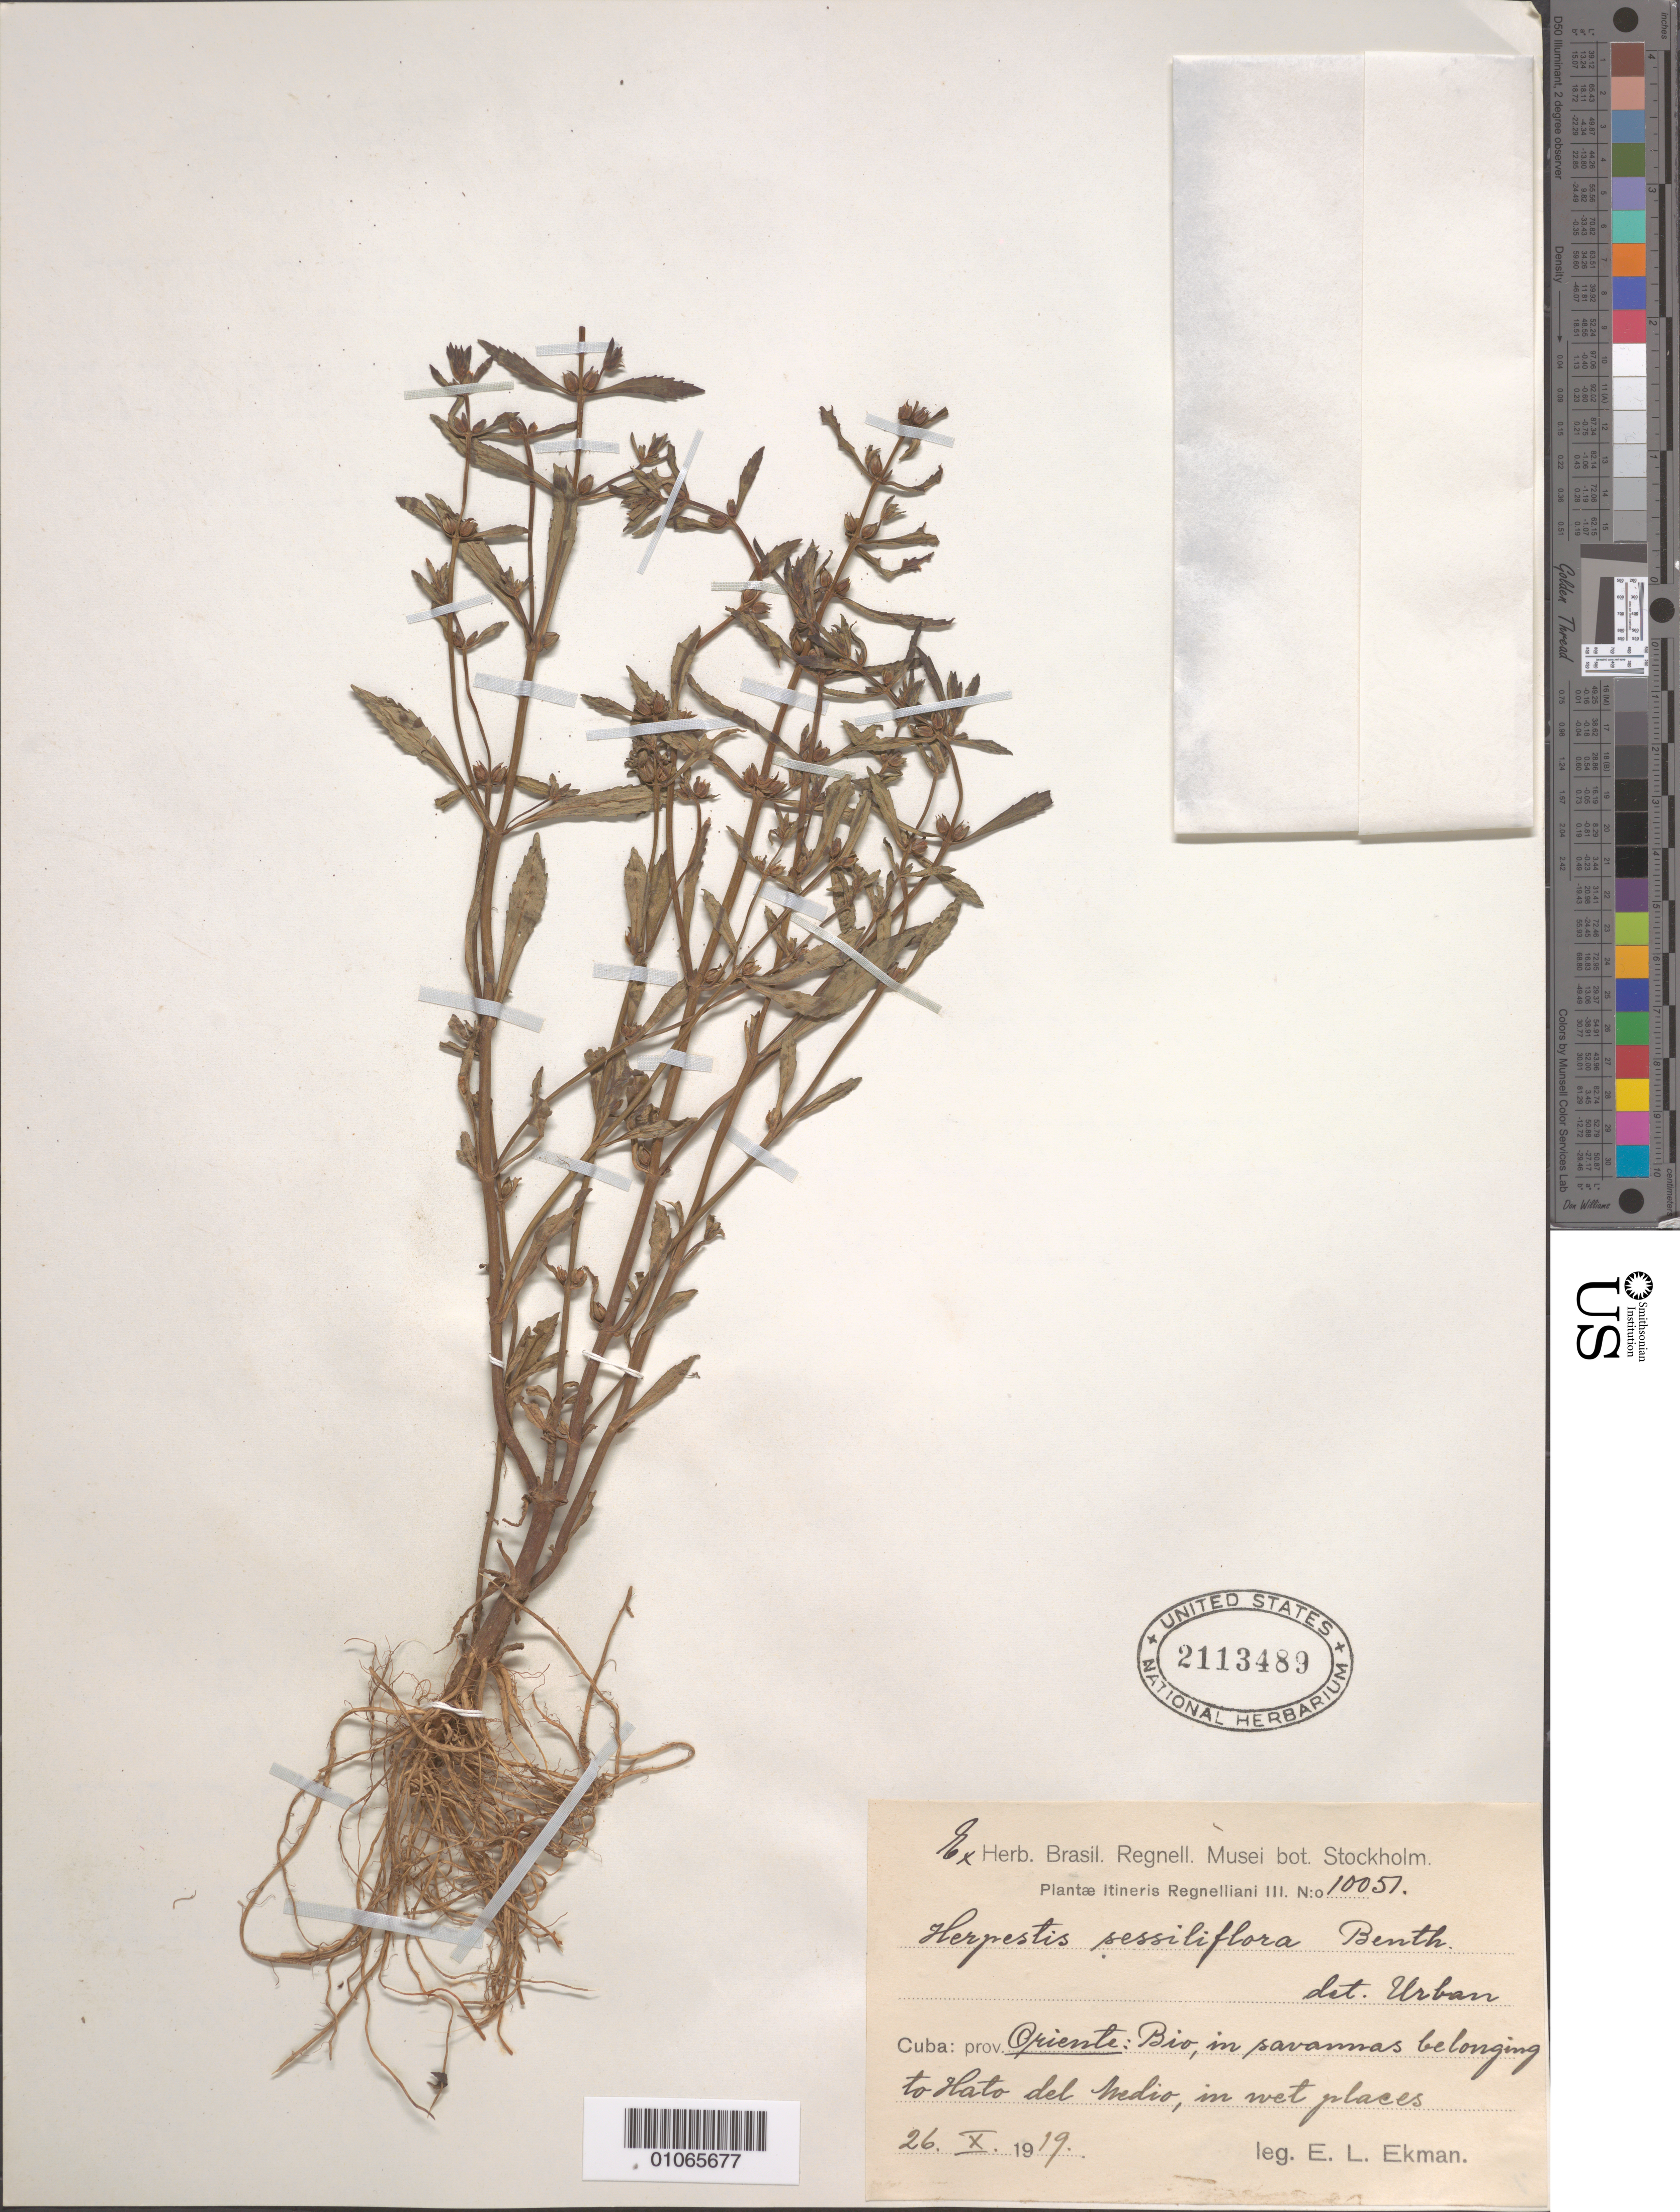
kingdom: Plantae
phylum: Tracheophyta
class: Magnoliopsida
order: Lamiales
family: Plantaginaceae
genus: Bacopa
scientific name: Bacopa sessiliflora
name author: (Benth.) Edwall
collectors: E. L. Ekman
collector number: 10057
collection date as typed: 26 Oct 1919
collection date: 1919-10-26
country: Cuba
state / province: Oriente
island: Cuba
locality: Bio, in savannas belonging to Hato del Medio, in wet places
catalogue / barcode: US 2113489